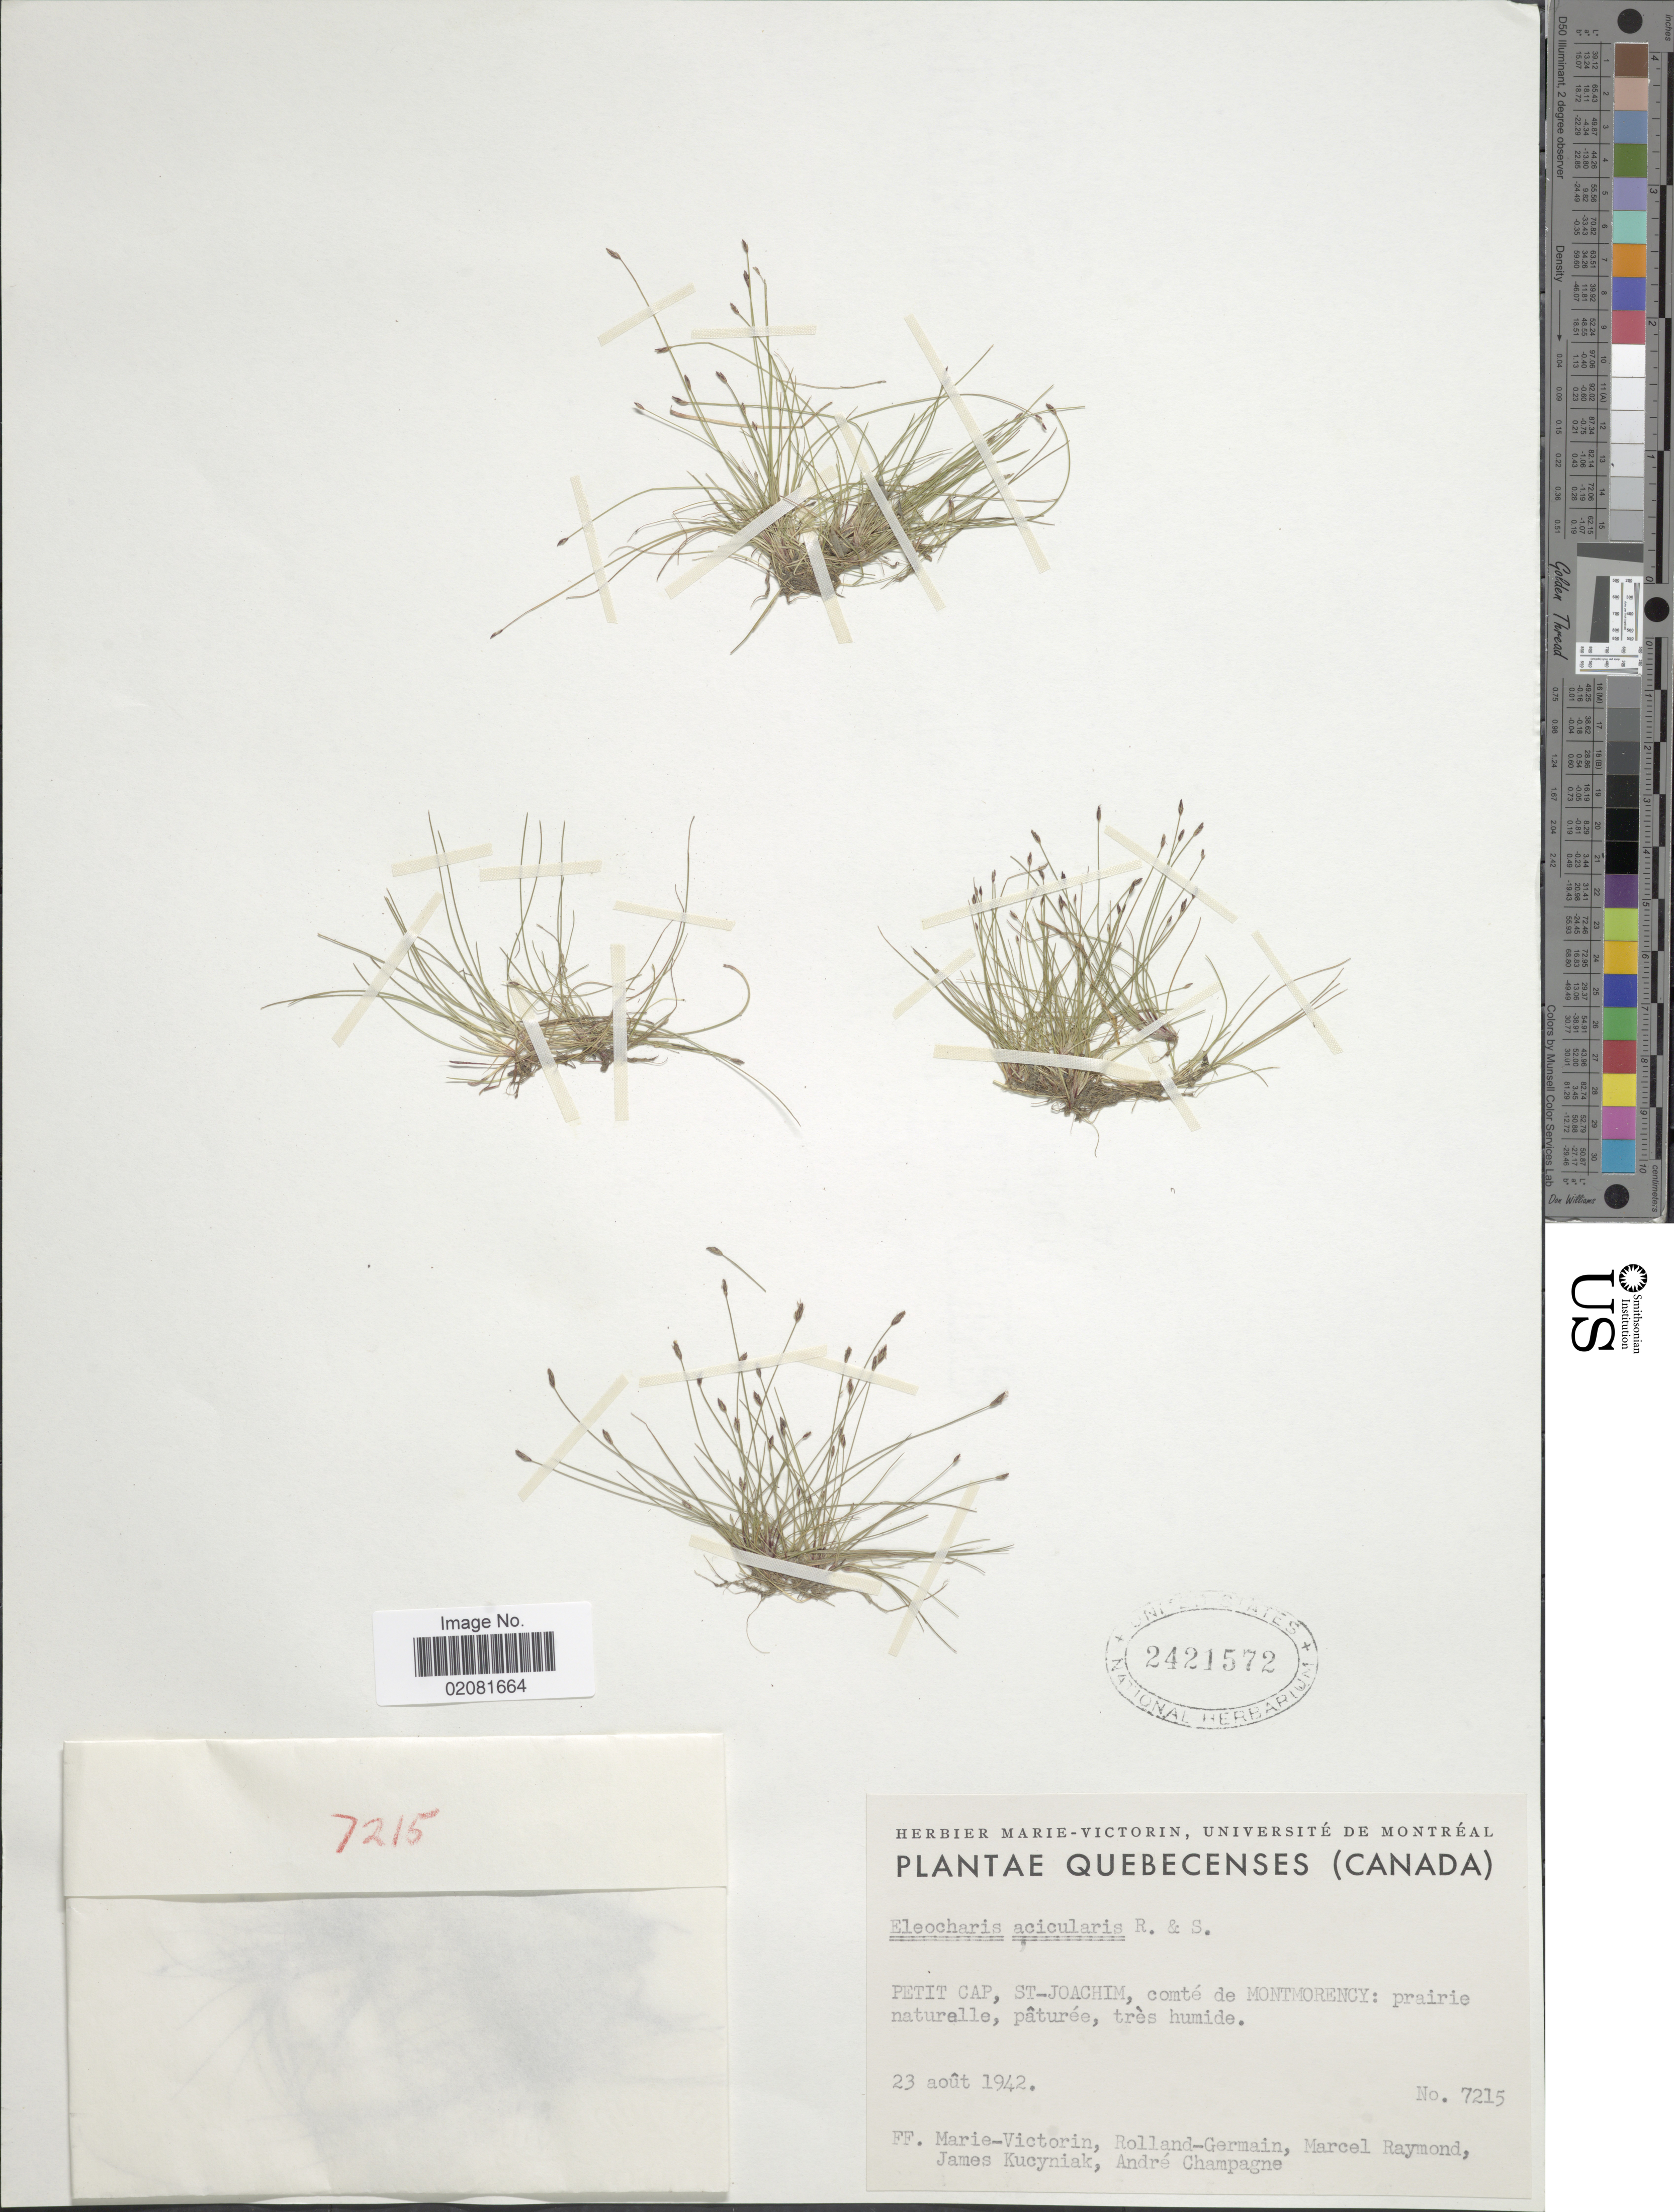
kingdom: Plantae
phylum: Tracheophyta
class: Liliopsida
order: Poales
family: Cyperaceae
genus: Eleocharis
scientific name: Eleocharis acicularis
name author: (L.) Roem. & Schult.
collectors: F. Marie-Victorin, Rolland-Germain, M. Raymond, J. Kucyniak & A. Champagne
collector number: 7215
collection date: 1942-08-23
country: Canada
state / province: Quebec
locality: Quebecenses. Petit Cap, St-Joachim, comté de Montmorency: prairie naturelle, pâturée, très humide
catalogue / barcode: US 2421572